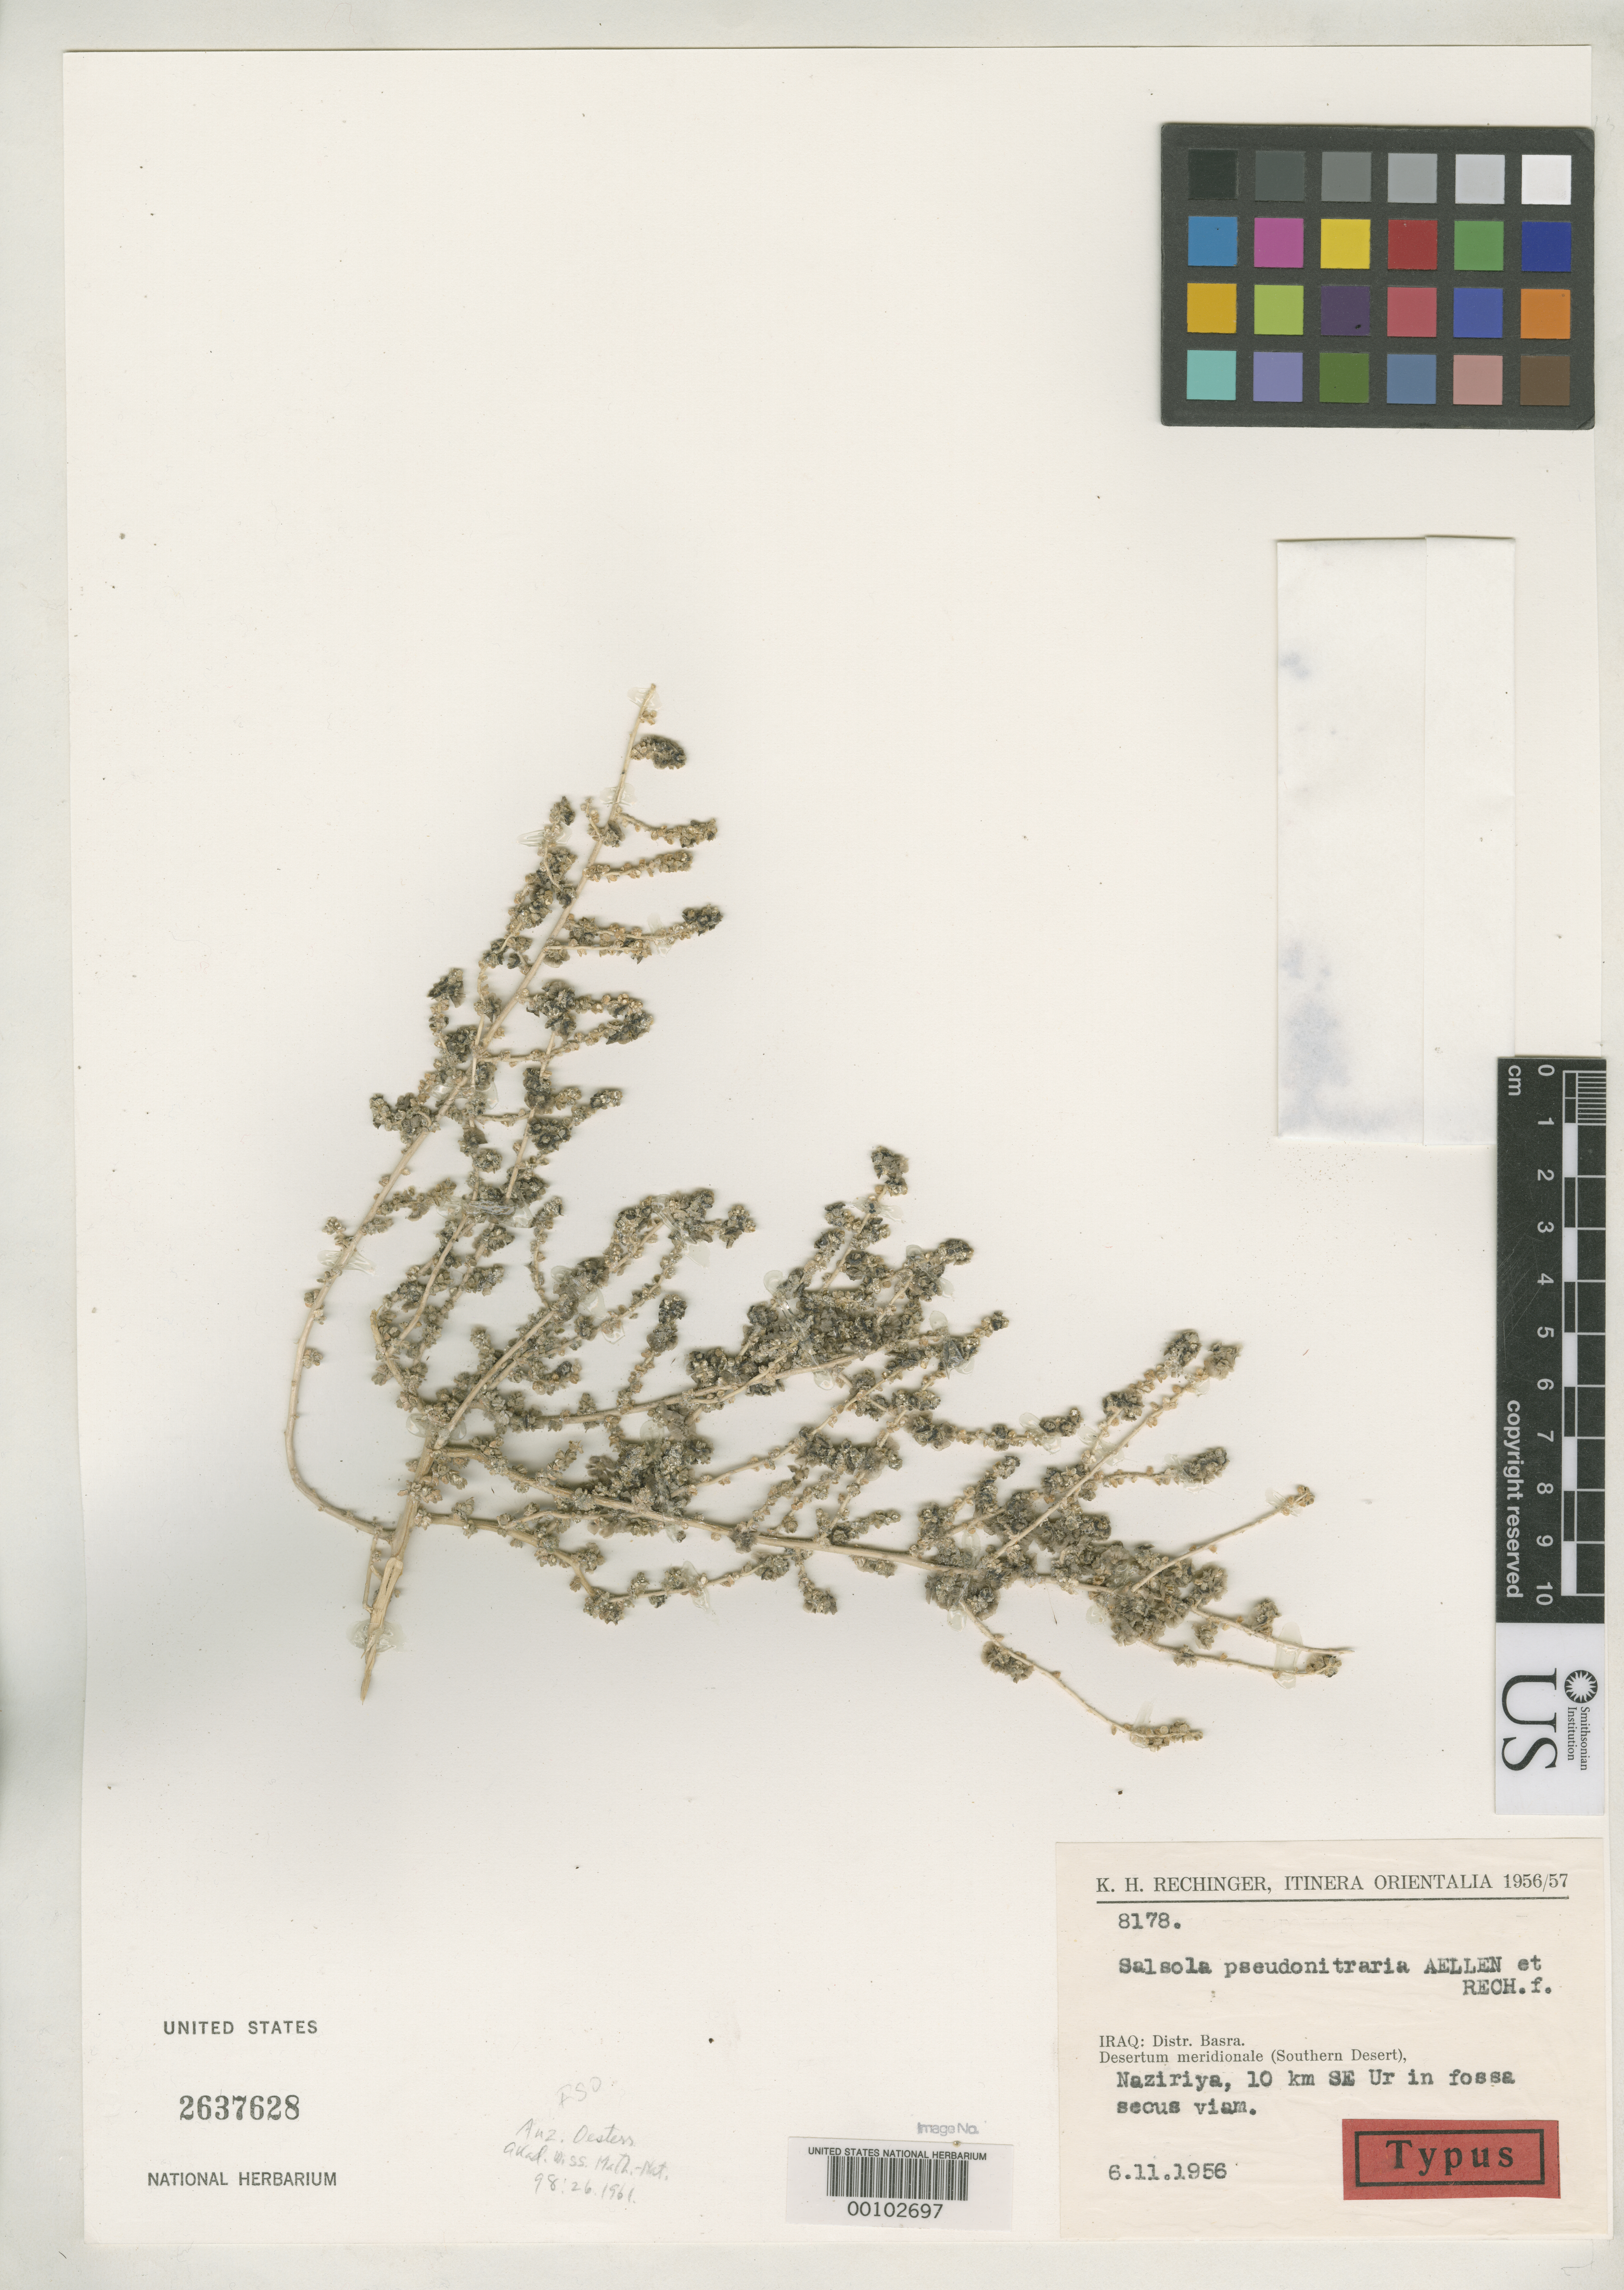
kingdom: Plantae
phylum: Tracheophyta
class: Magnoliopsida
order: Caryophyllales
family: Amaranthaceae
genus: Salsola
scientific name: Salsola pseudonitraria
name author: Aellen & Rech. f.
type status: Isotype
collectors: K. H. Rechinger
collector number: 8178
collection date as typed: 06 Nov 1956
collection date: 1956-11-06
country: Iraq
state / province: Al Basrah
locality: Basra District, Naziriya, 10 km SE of Ur.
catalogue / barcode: US 2637628